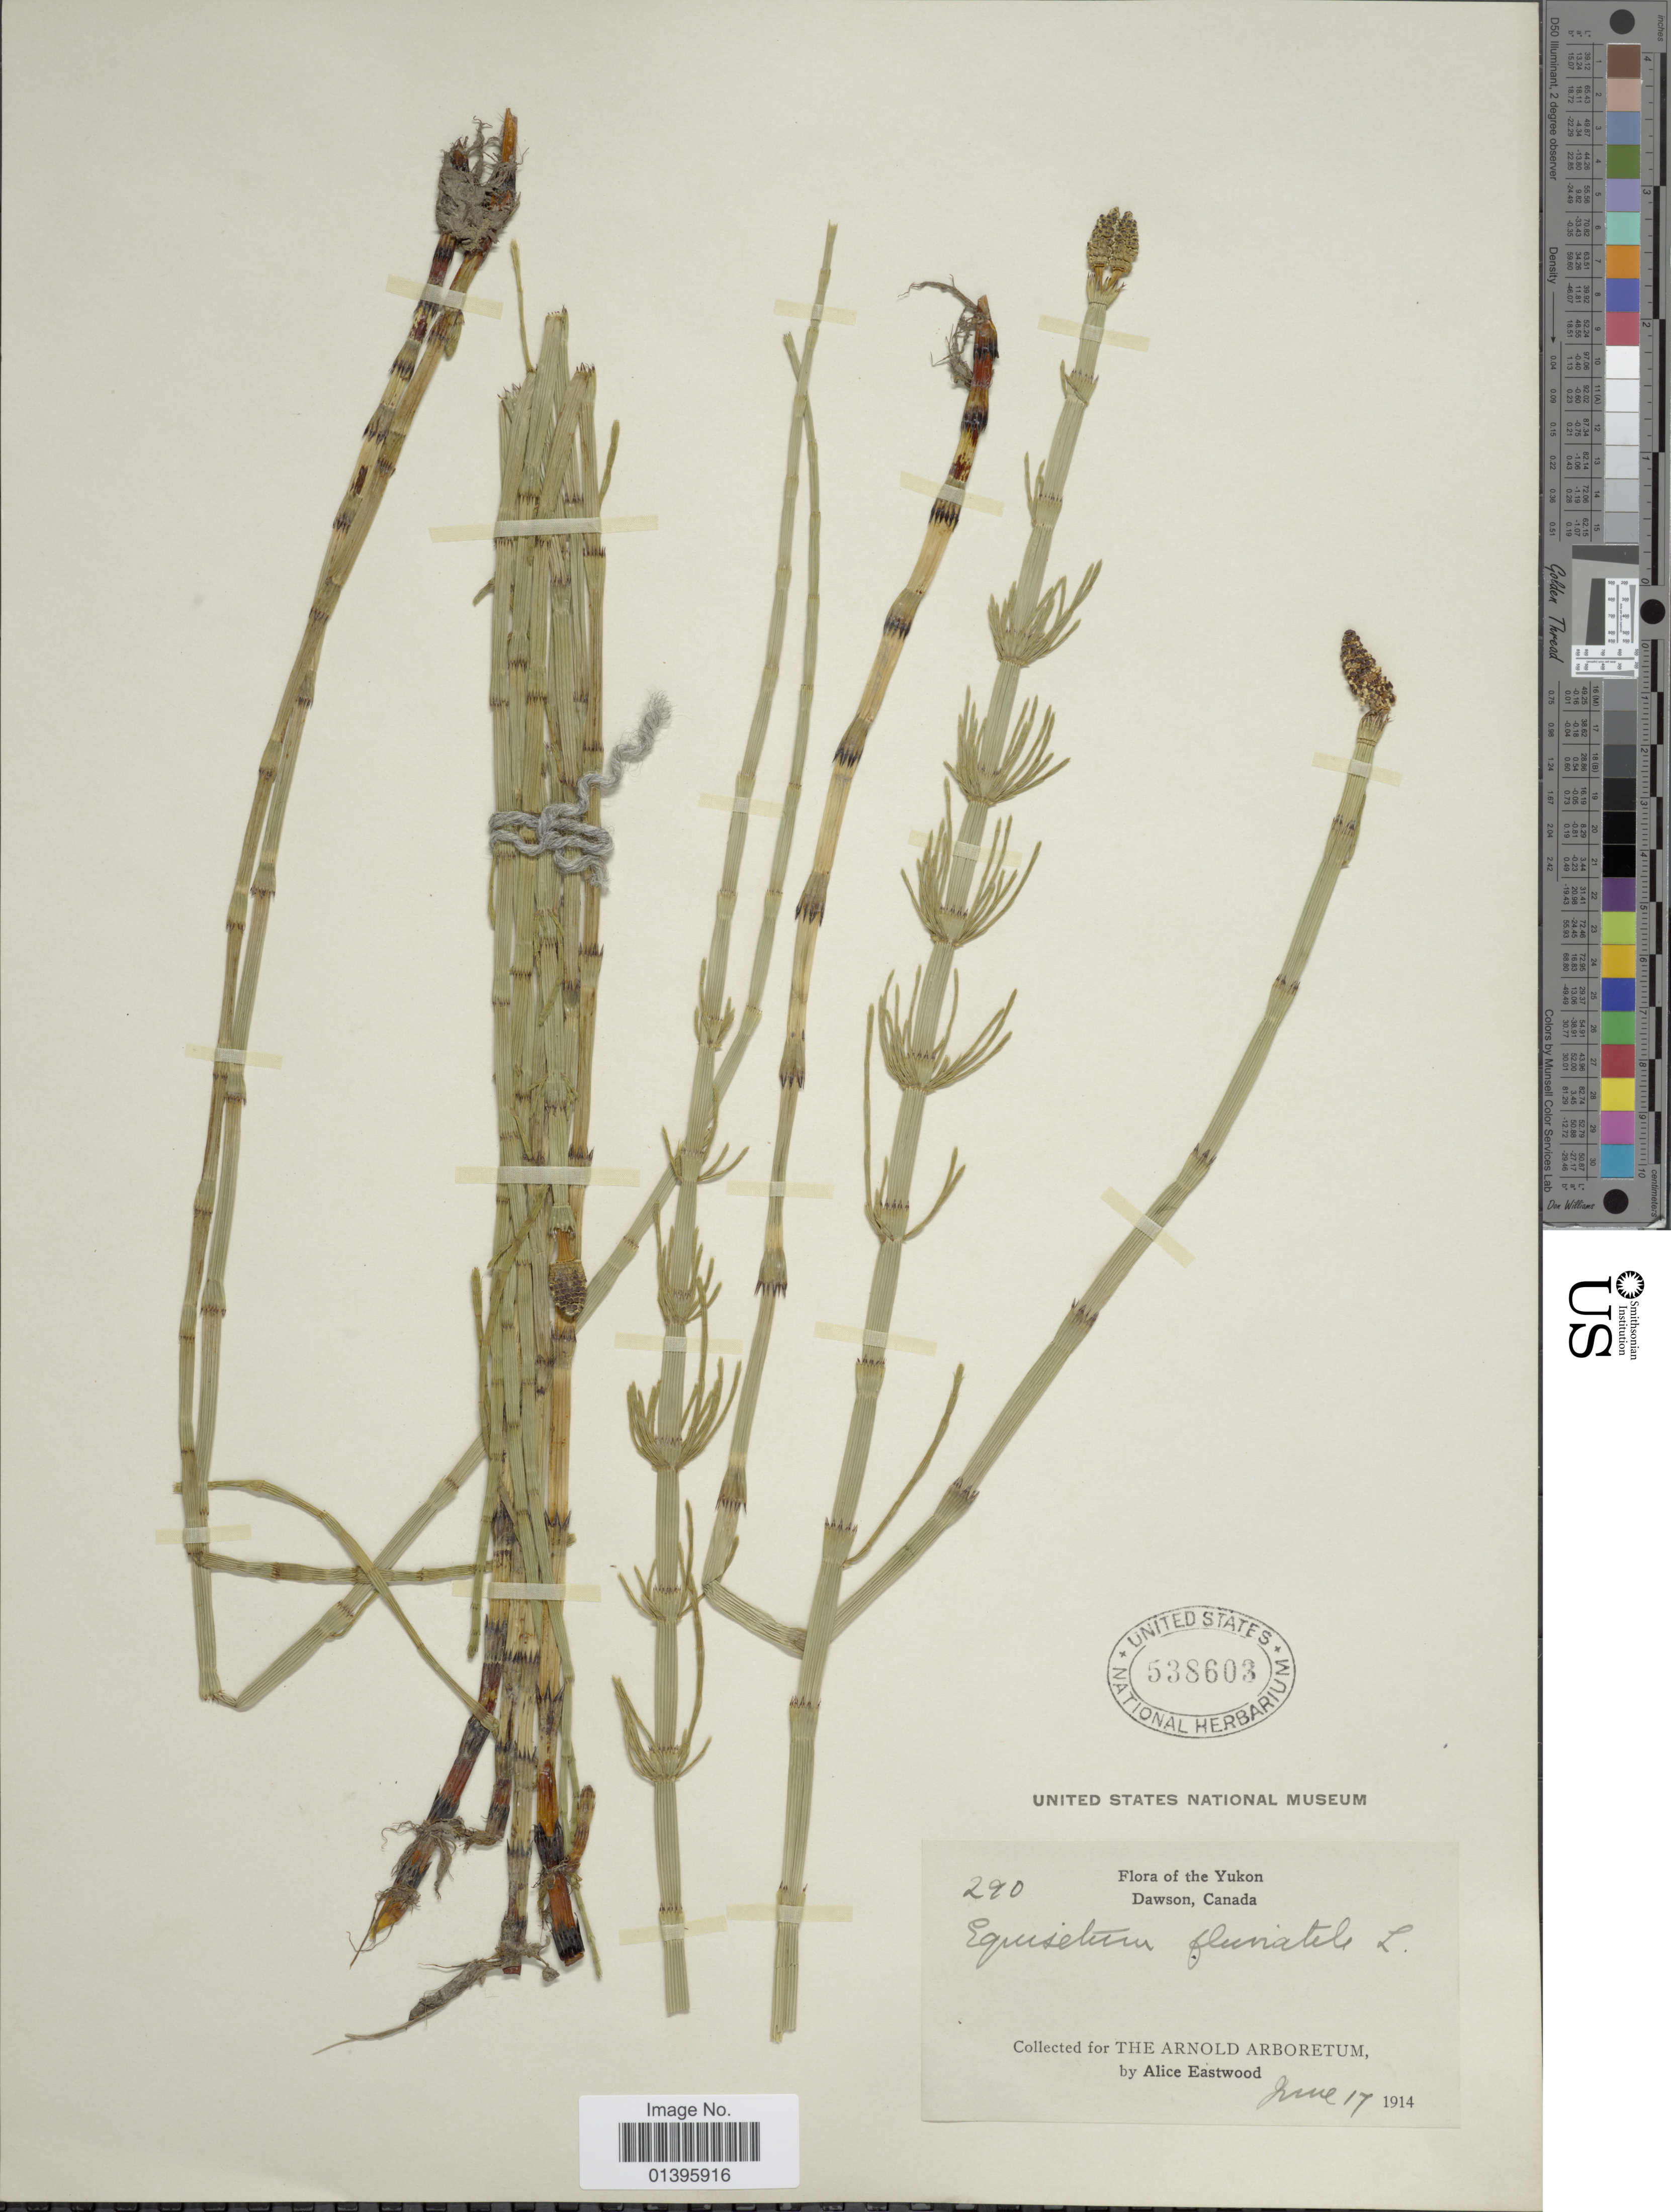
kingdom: Plantae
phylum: Tracheophyta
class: Polypodiopsida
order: Equisetales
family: Equisetaceae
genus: Equisetum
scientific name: Equisetum fluviatile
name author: L.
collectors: A. Eastwood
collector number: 290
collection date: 1914-06-17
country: Canada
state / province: Yukon Territory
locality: Yukon. Dawson.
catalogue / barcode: US 538603